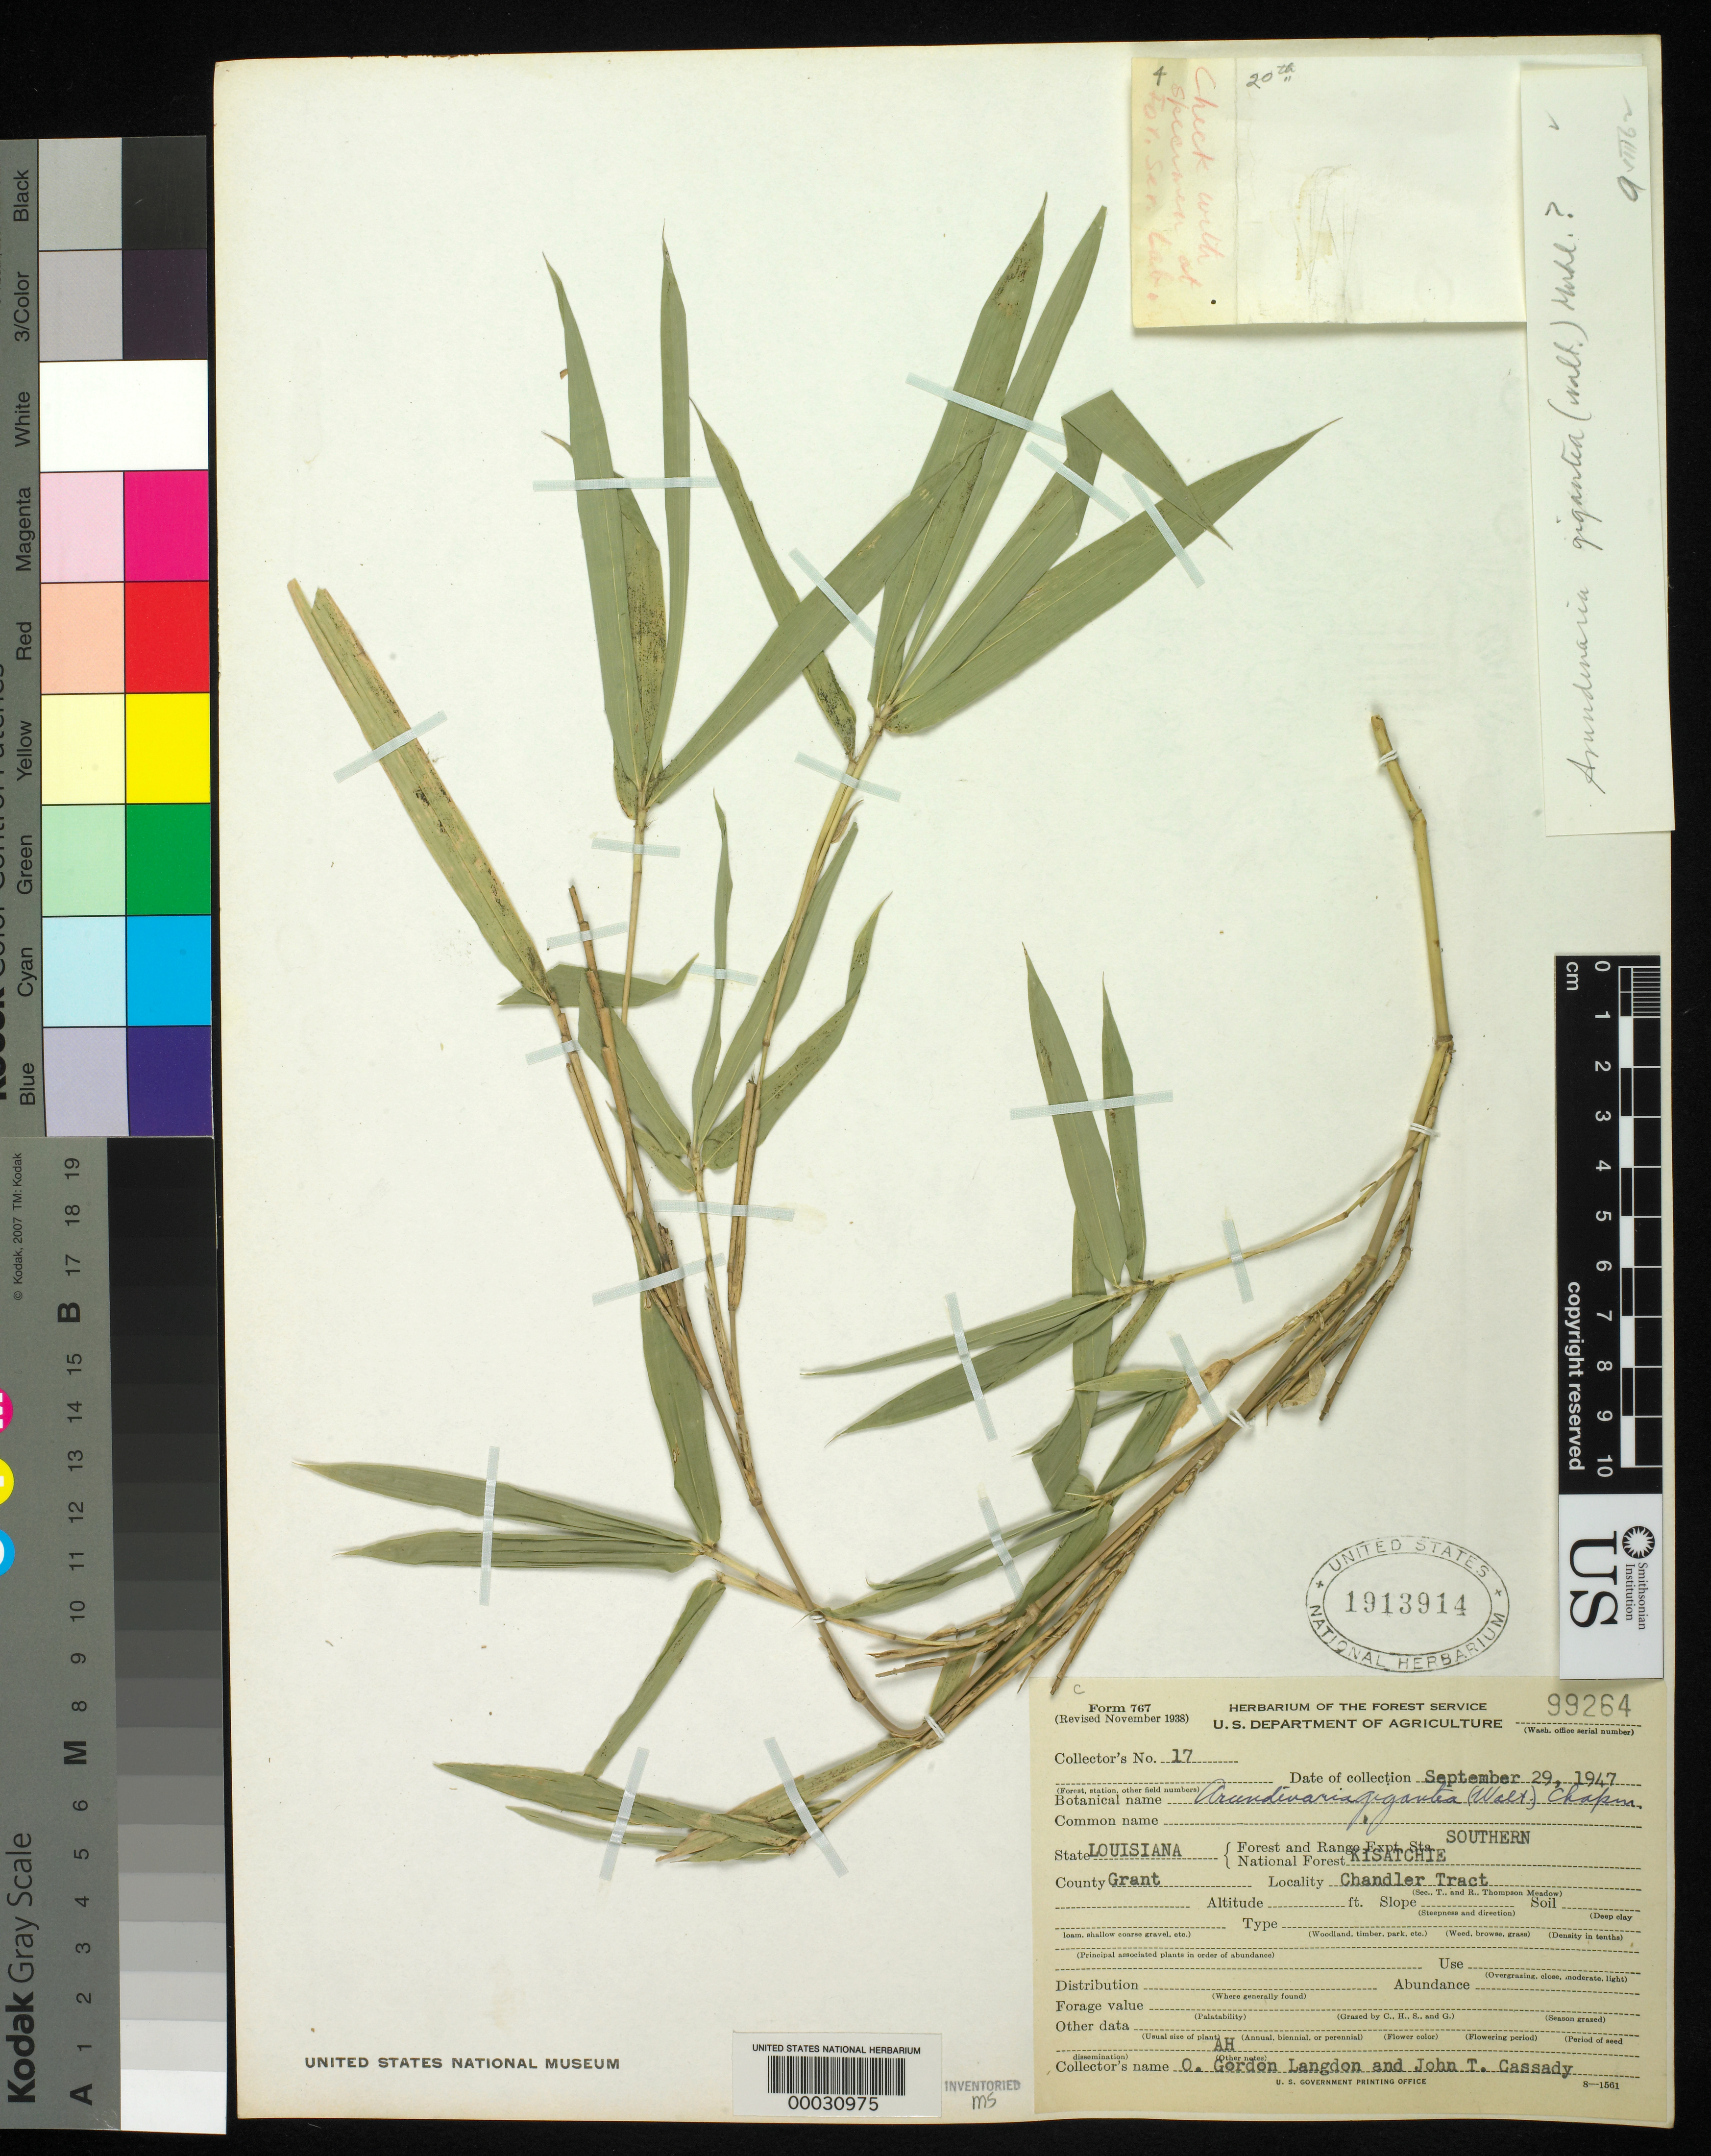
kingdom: Plantae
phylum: Tracheophyta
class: Liliopsida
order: Poales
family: Poaceae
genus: Arundinaria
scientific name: Arundinaria gigantea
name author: (Walter) Muhl.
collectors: E. Langdon & J. Cassady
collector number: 17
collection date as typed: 29 Sep 1947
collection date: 1947-09-29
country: United States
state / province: Louisiana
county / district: Grant Parish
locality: Kisatchie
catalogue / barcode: US 1913914